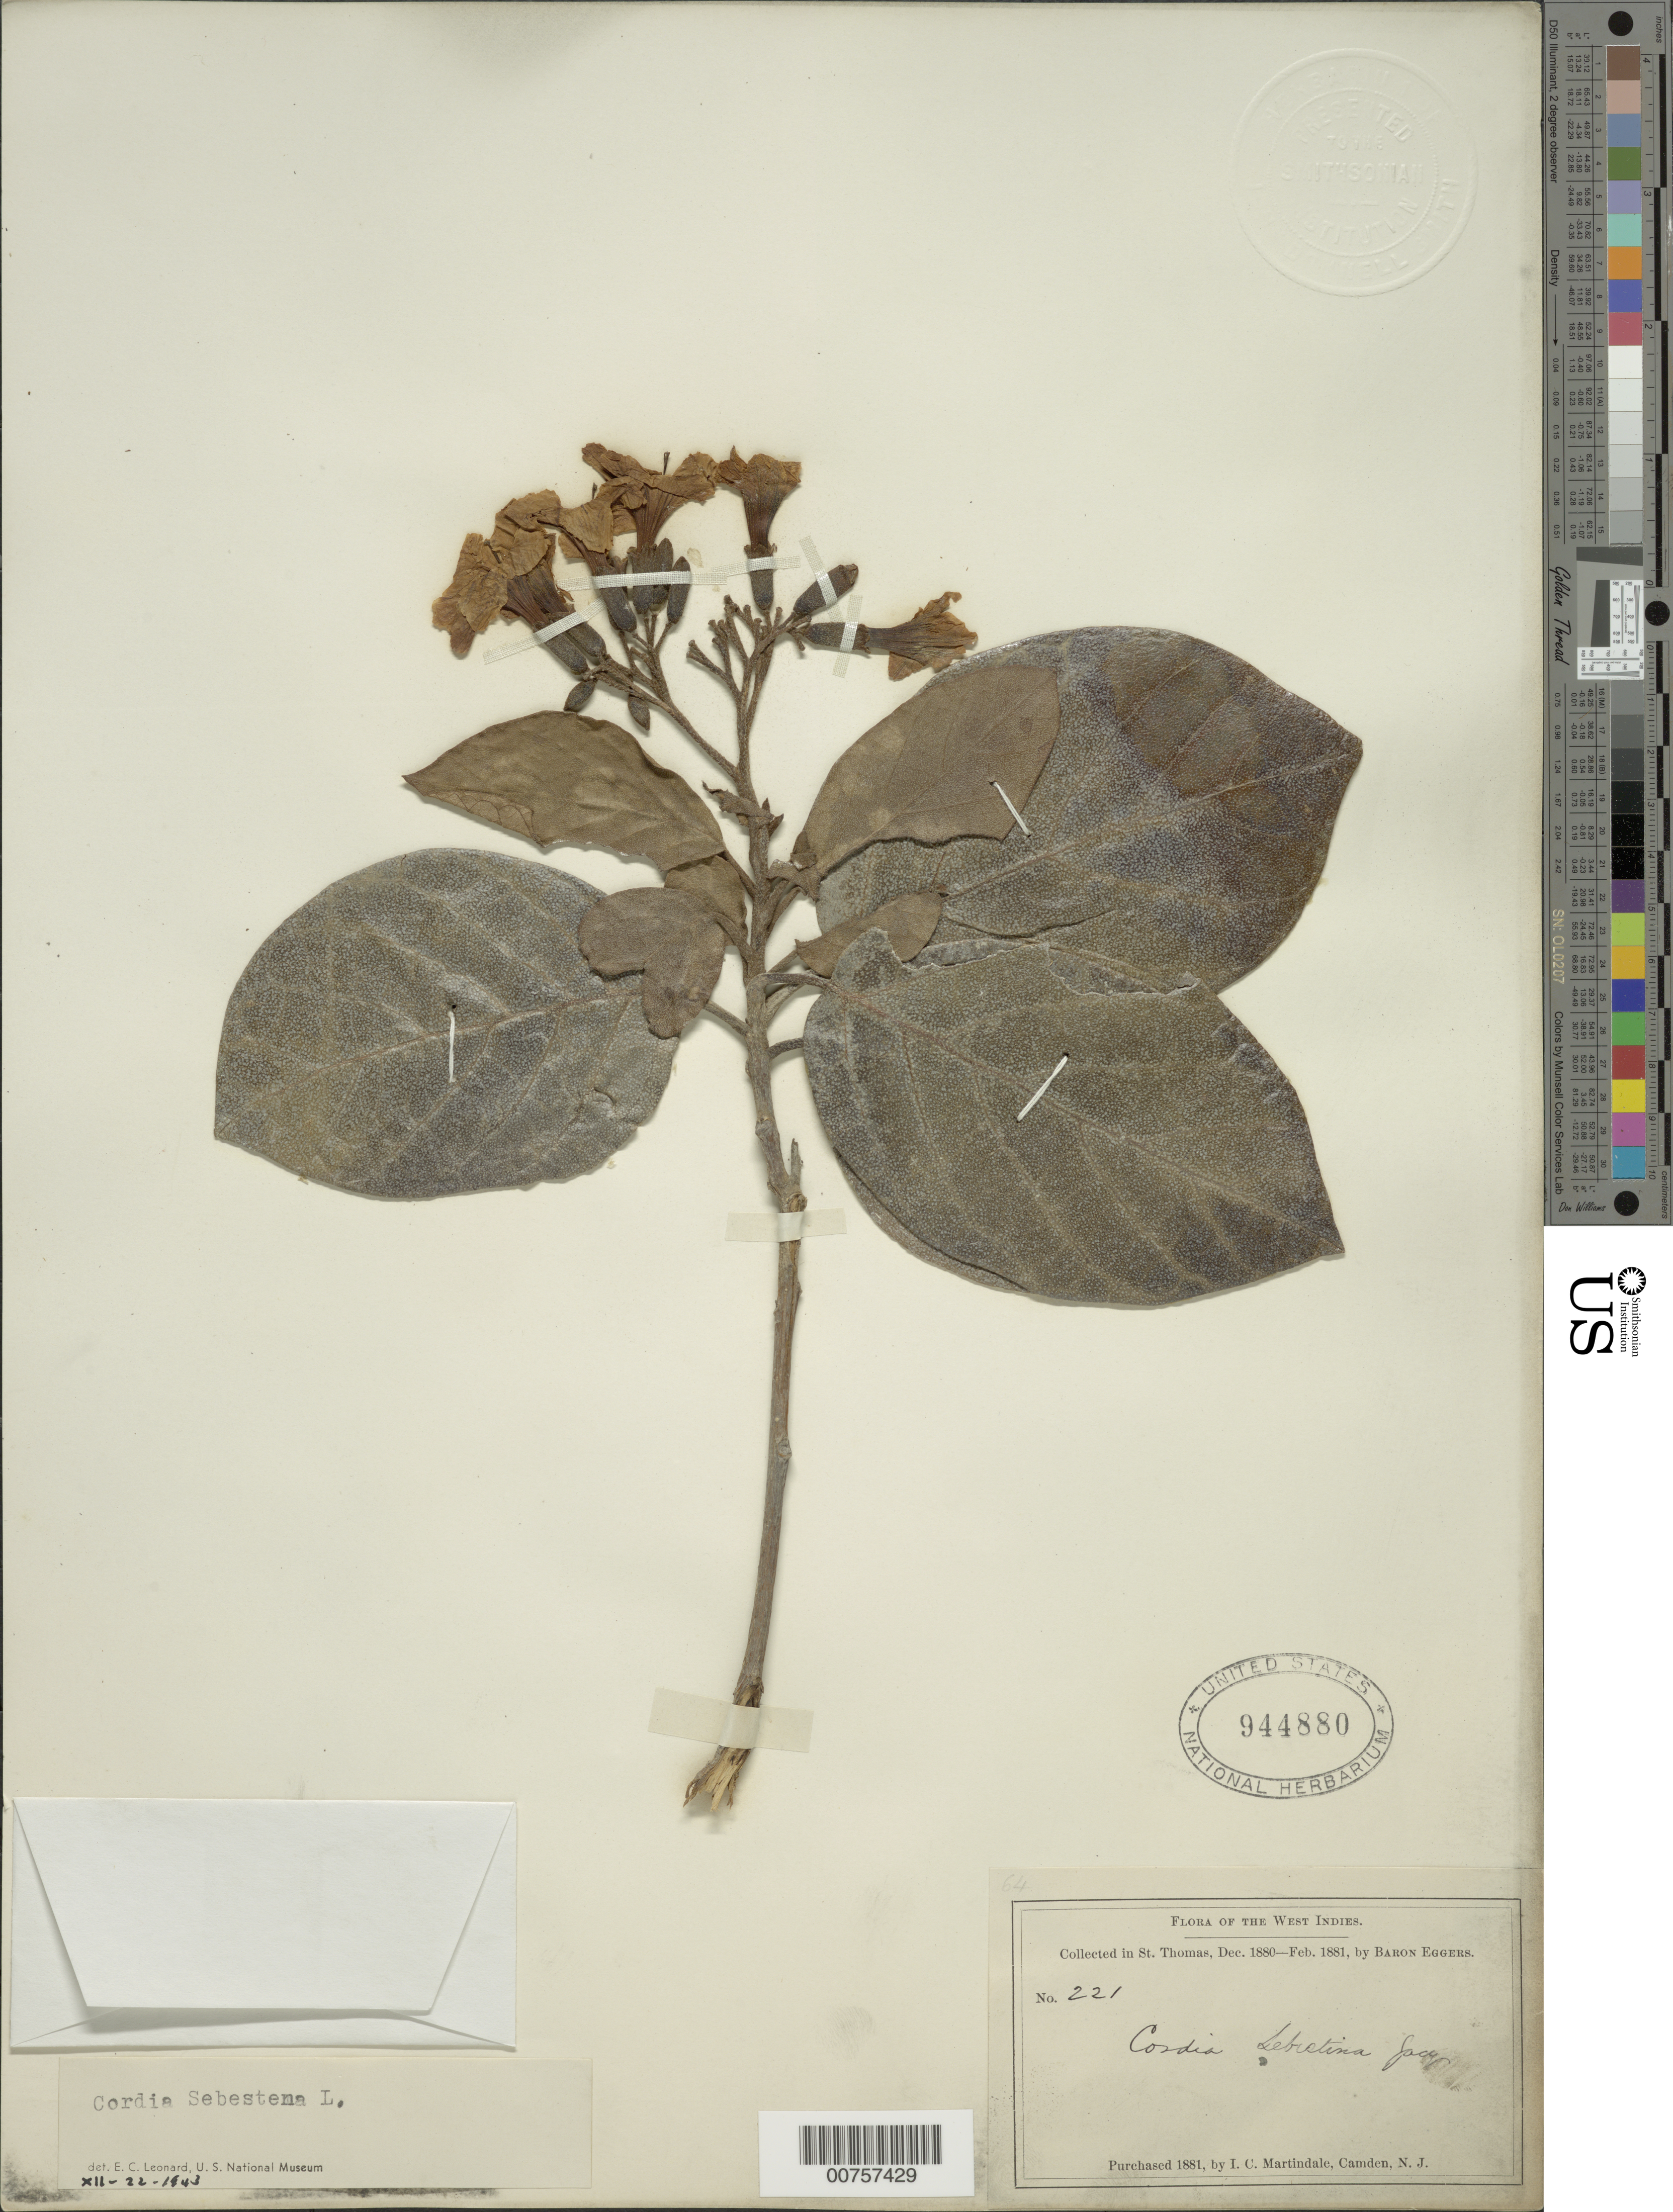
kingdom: Plantae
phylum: Tracheophyta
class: Magnoliopsida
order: Boraginales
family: Cordiaceae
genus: Cordia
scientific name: Cordia sebestena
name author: L.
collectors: H. F. A. von Eggers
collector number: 221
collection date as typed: Dec 1880 to -- Feb 1881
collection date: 1880-12/1881-02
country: U.S. Virgin Islands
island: St. Thomas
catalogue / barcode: US 944880